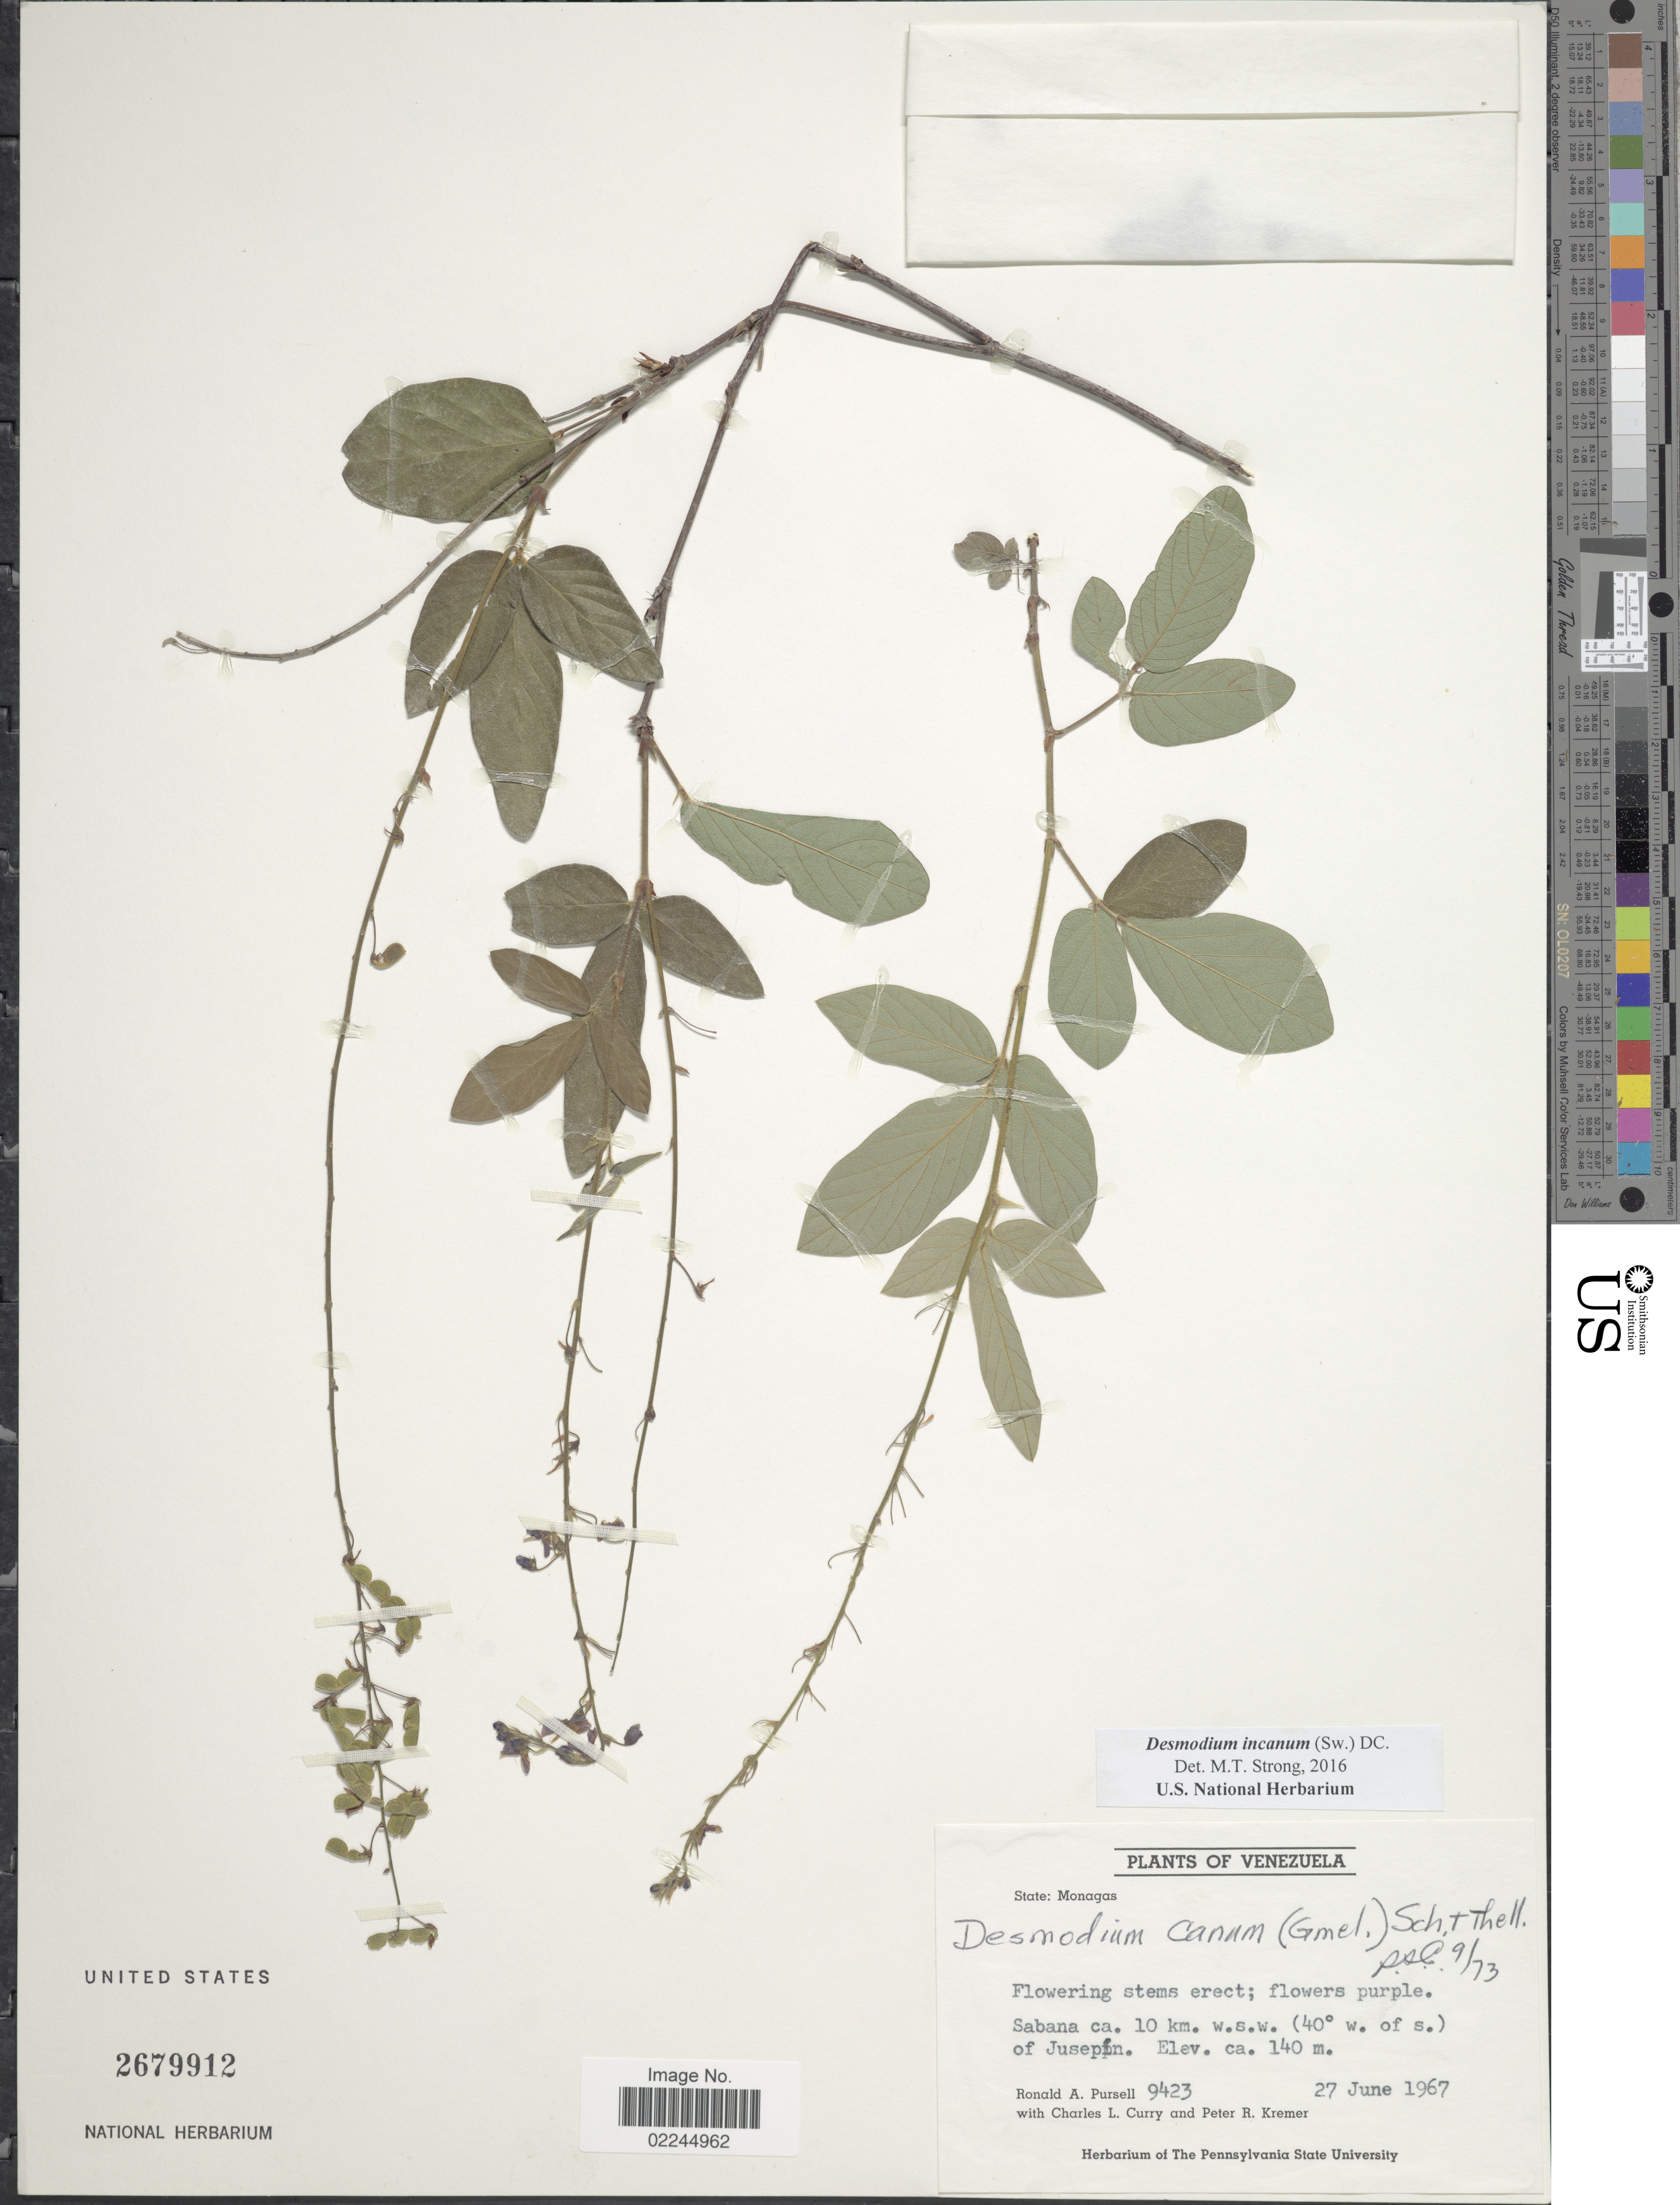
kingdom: Plantae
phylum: Tracheophyta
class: Magnoliopsida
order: Fabales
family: Fabaceae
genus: Desmodium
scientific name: Desmodium incanum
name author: (Sw.) DC.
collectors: R. A. Pursell, C. L. Curry & P. Kremer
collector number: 9423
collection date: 1967-06-27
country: Venezuela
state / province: Monagas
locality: Sabana ca 10 km w.s.w. (40° w. of s.) of Juespin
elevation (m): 140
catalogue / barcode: US 2679912